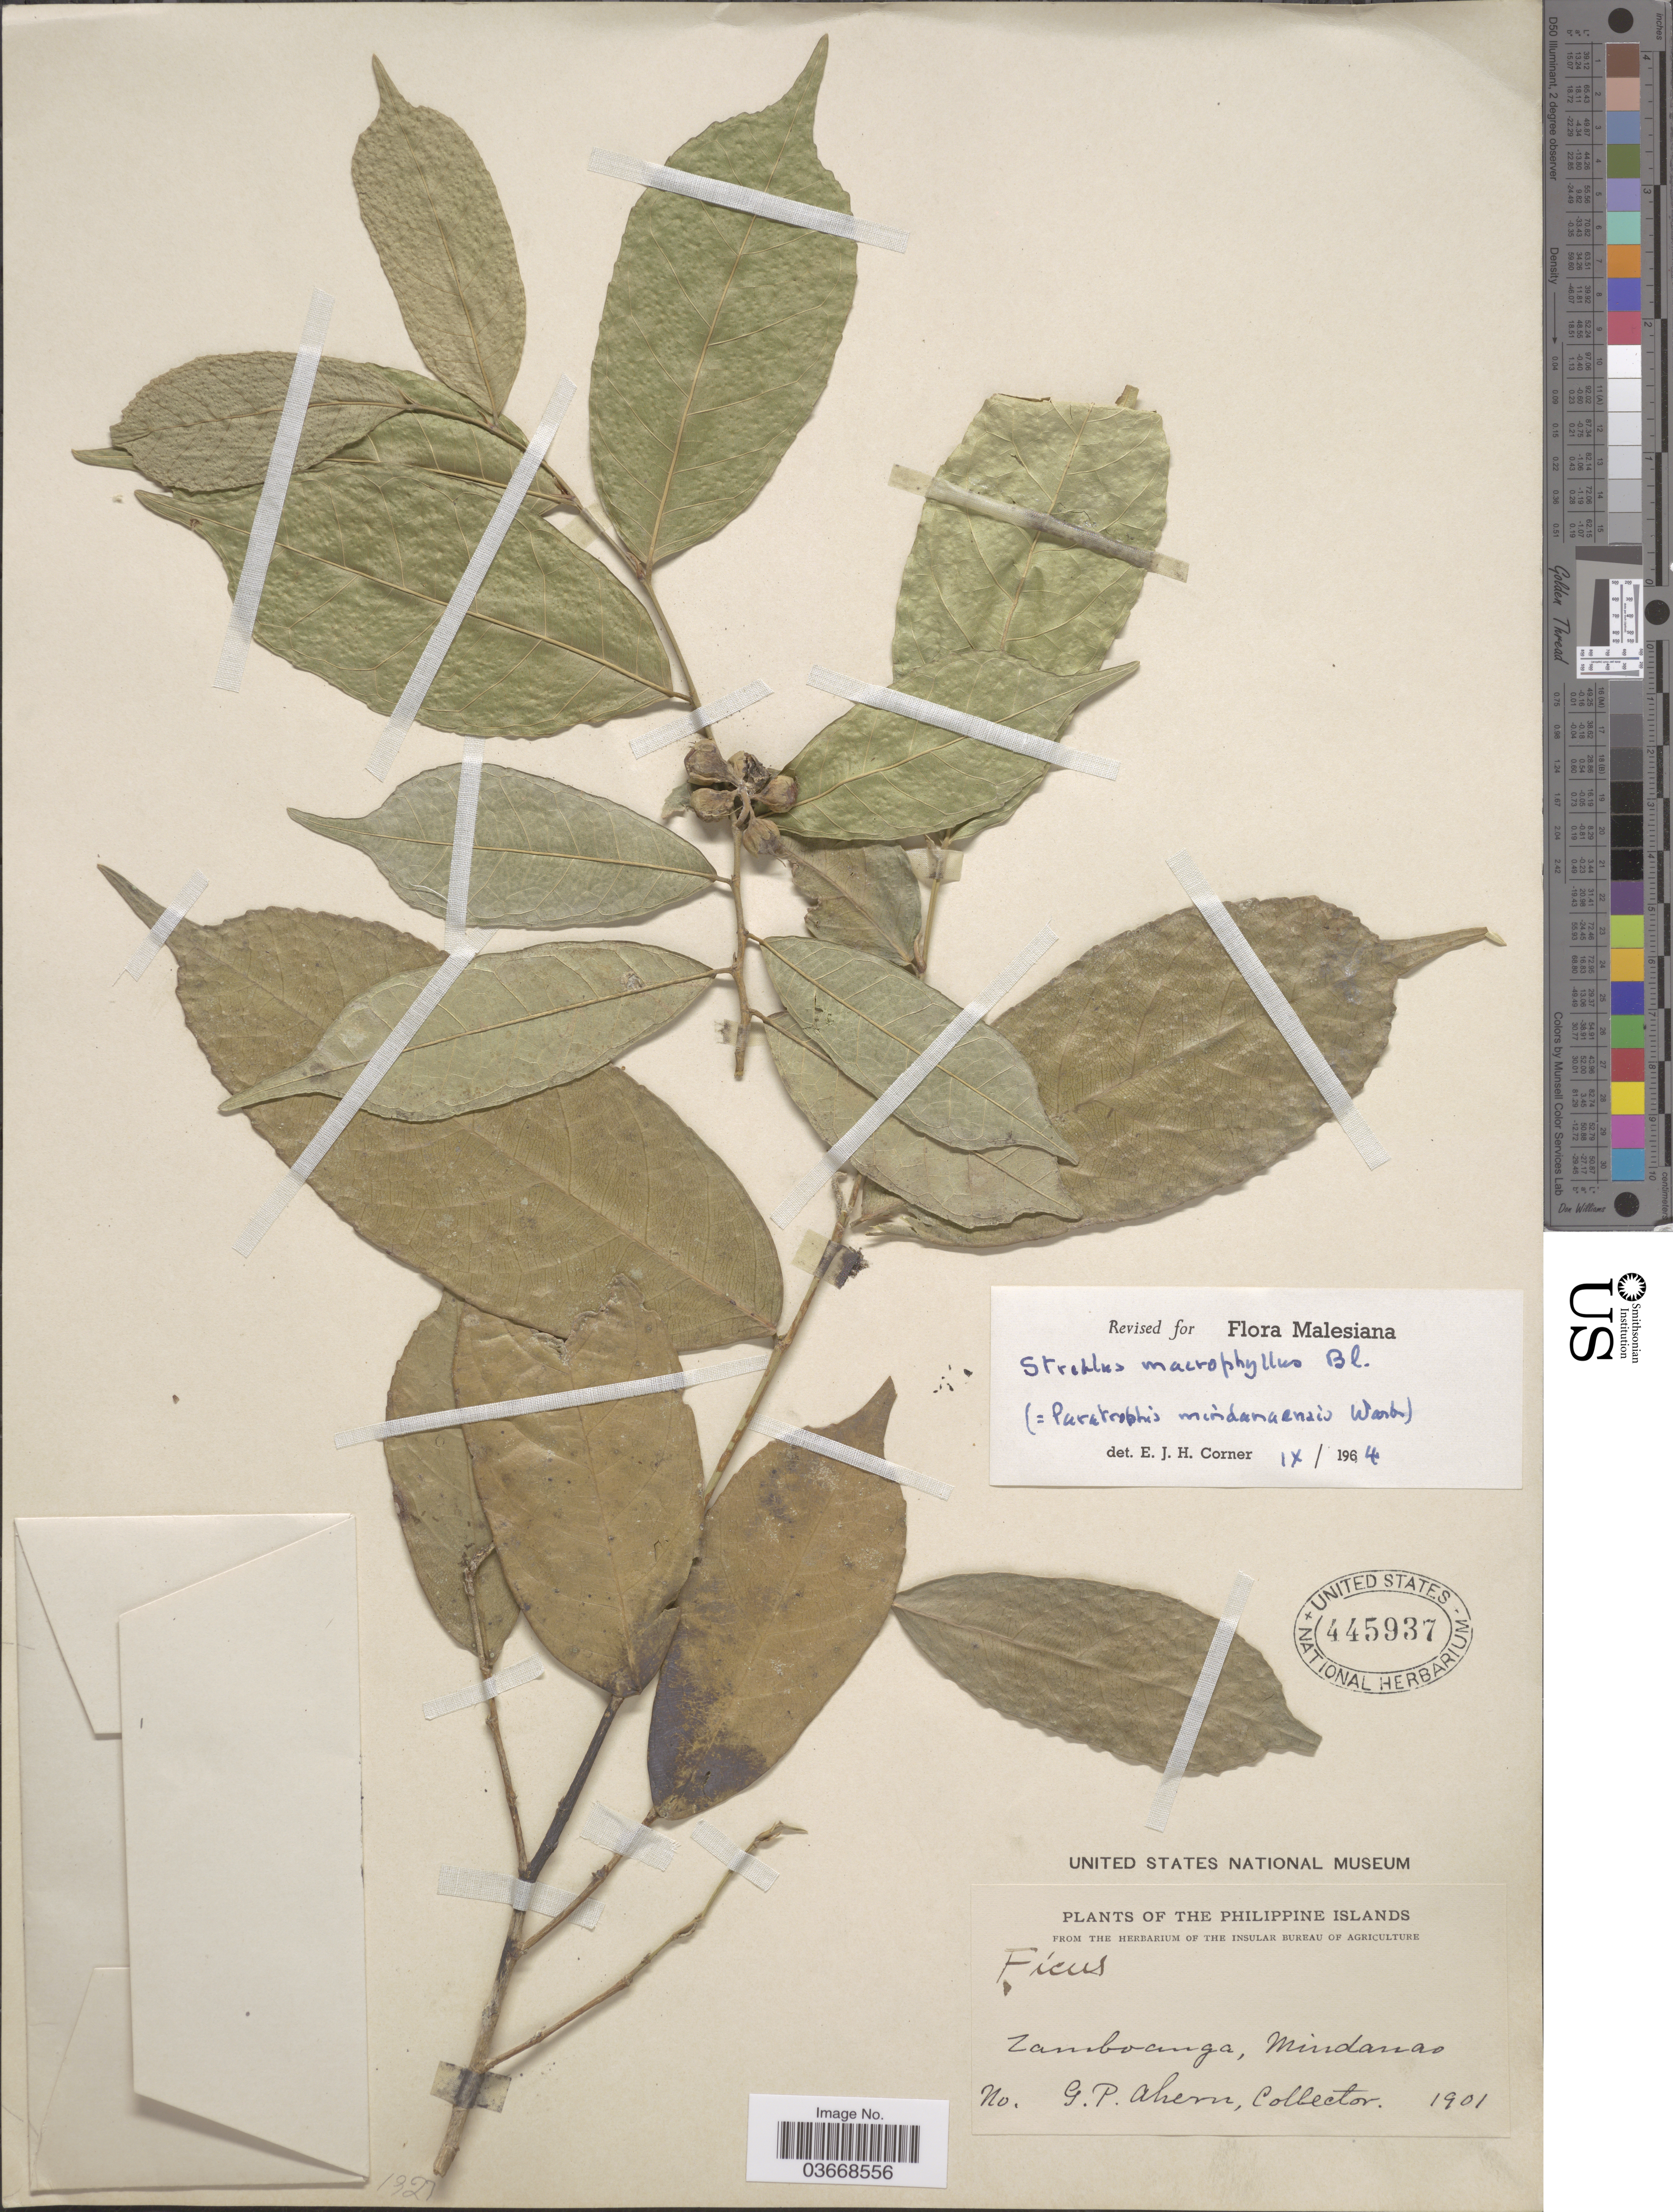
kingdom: Plantae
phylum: Tracheophyta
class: Magnoliopsida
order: Rosales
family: Moraceae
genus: Taxotrophis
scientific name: Taxotrophis macrophylla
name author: (Blume) Boerl.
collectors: G. Ahern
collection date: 1901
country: Philippines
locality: The Philippine Islands. Zamboanga, Mindanao.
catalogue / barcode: US 445937